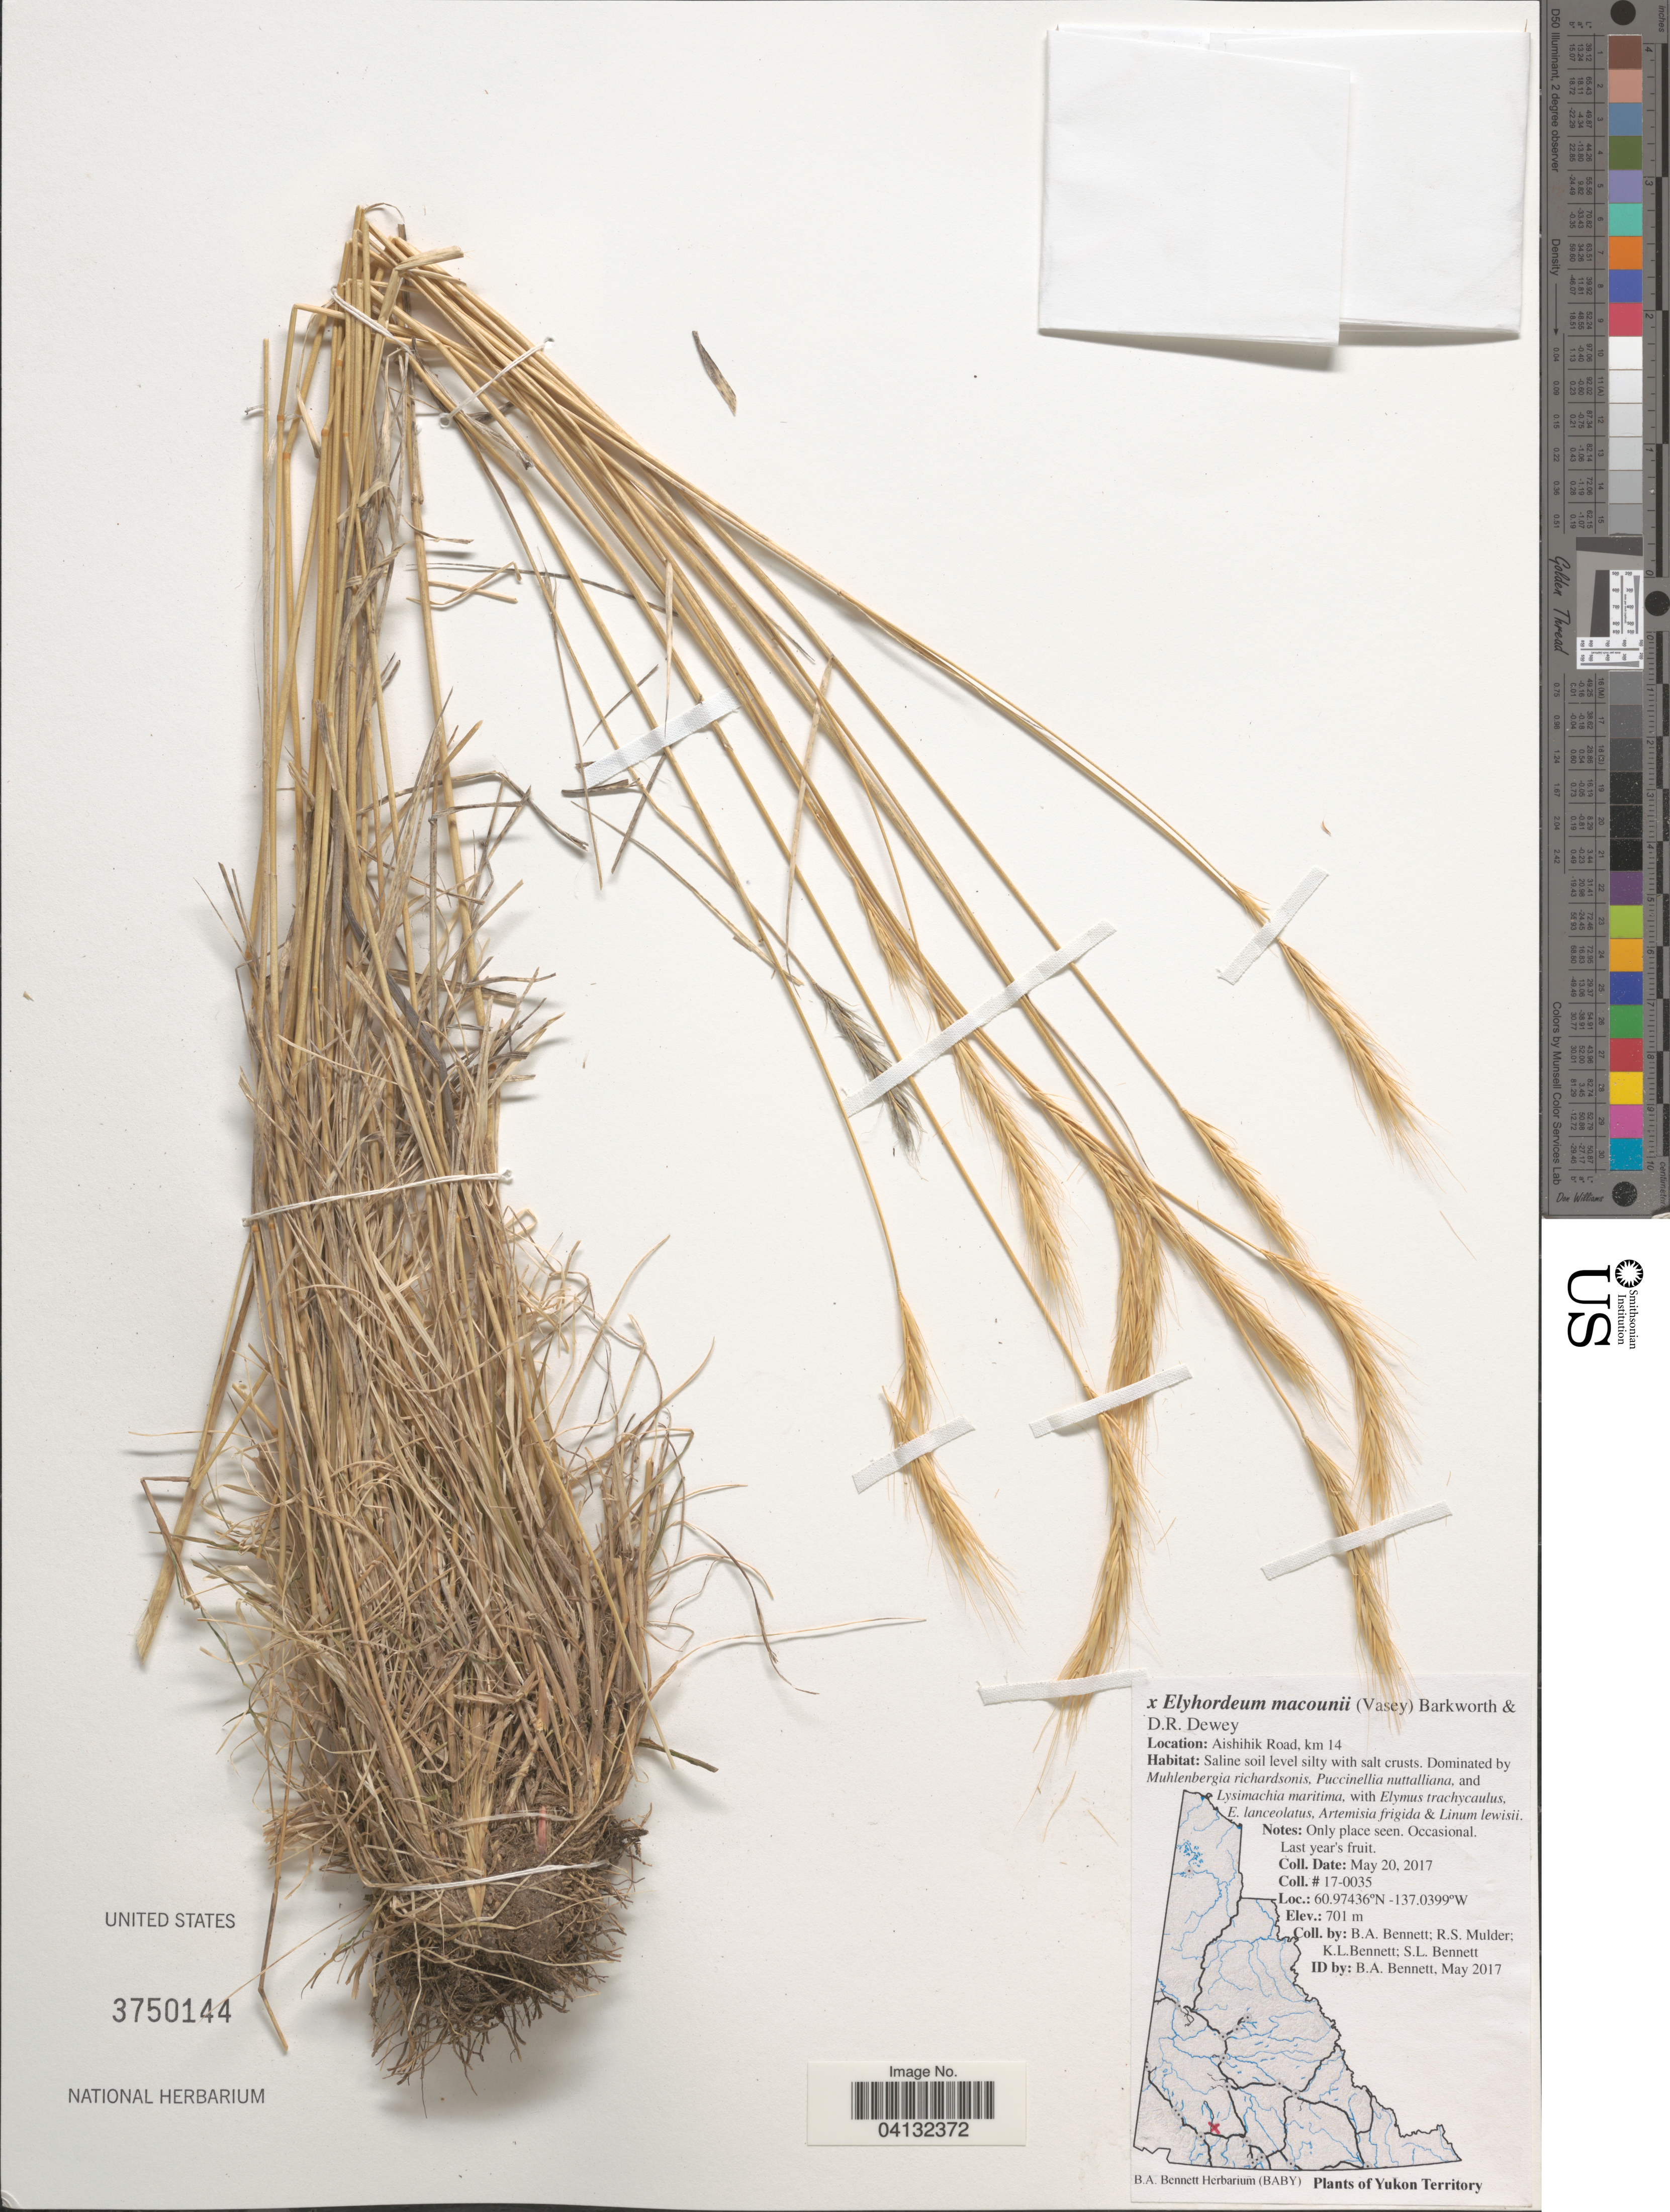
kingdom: Plantae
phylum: Tracheophyta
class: Liliopsida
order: Poales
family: Poaceae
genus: Elyhordeum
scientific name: x Elyhordeum macounii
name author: (Vasey) Barkworth & Dewey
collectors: B. A. Bennett, R. Mulder, K. Bennett & S. Bennett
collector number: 17-0035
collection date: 2017-05-20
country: Canada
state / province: Yukon Territory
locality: Aishihik Road, km 14.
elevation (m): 701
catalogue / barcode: US 3750144